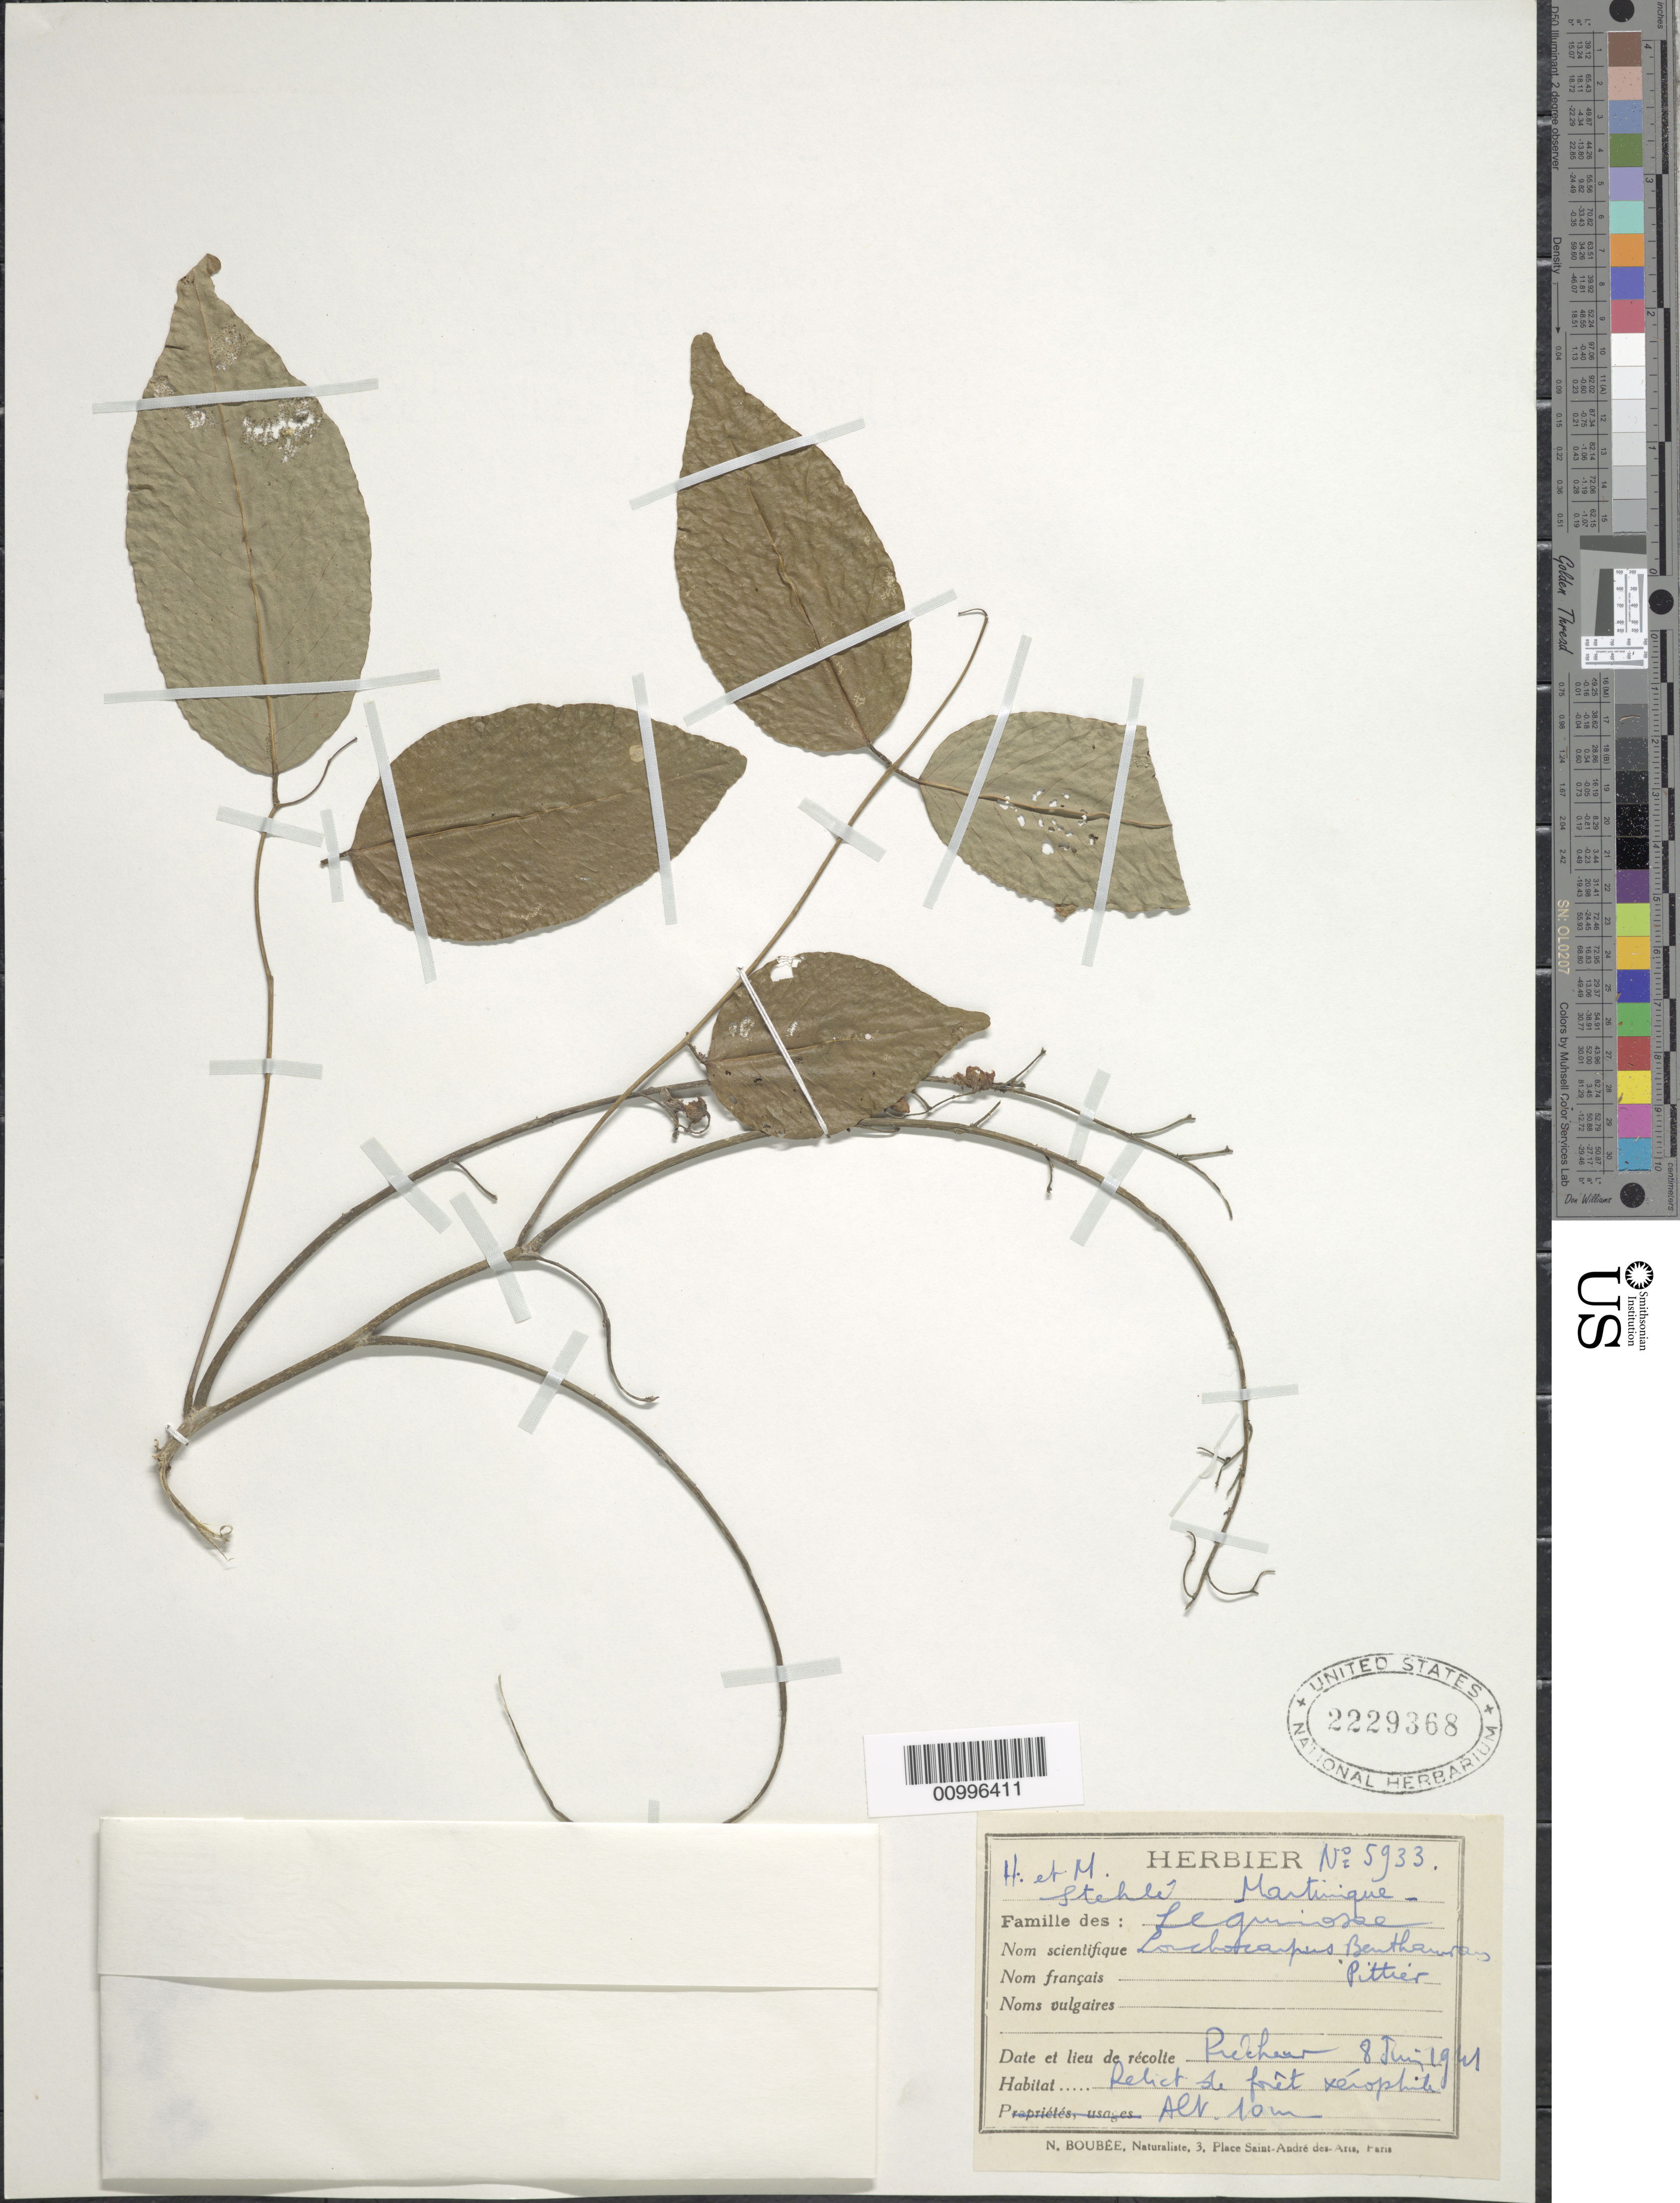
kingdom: Plantae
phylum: Tracheophyta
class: Magnoliopsida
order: Fabales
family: Fabaceae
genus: Lonchocarpus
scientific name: Lonchocarpus violaceus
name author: (Jacq.) DC.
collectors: H. Stehlé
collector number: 5933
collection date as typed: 08 Jun 1941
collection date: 1941-06-08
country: Martinique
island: Martinique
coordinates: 0 N, 0 E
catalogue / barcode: US 2229368